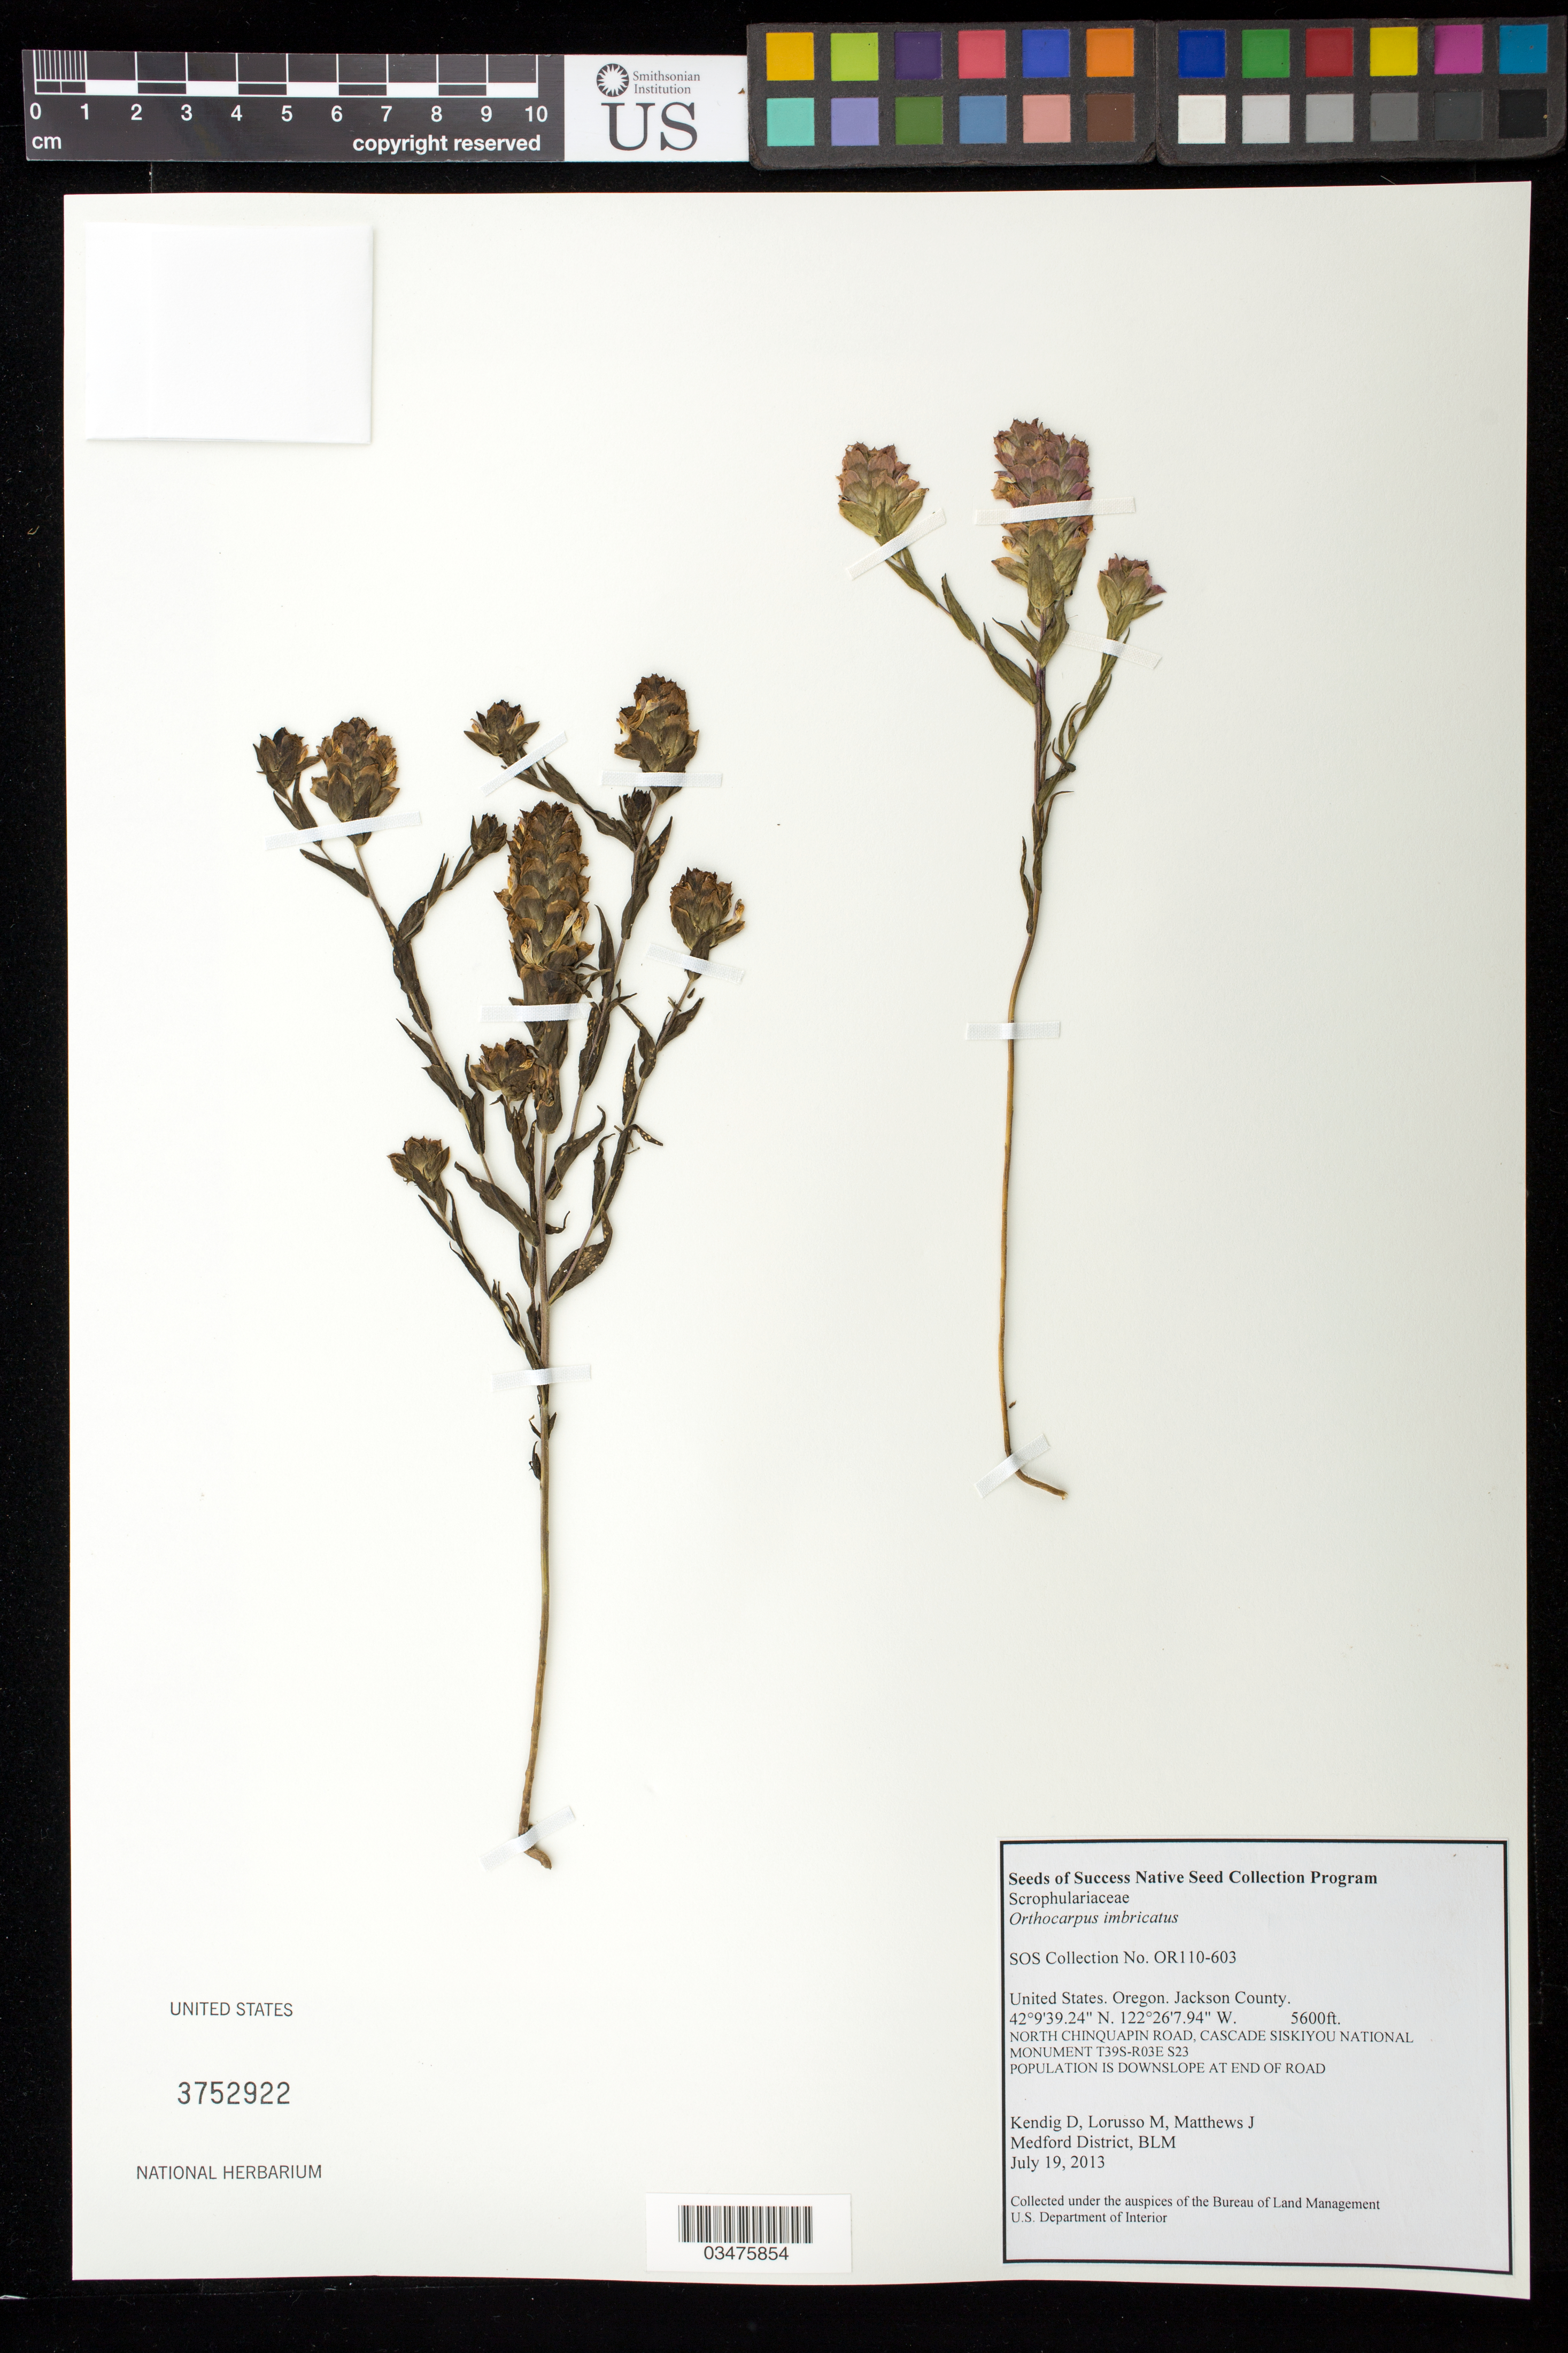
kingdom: Plantae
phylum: Tracheophyta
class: Magnoliopsida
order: Lamiales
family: Orobanchaceae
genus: Orthocarpus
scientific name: Orthocarpus imbricatus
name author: Torr. ex S. Watson in C. King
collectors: D. Kendig, M. Lorusso & J. Matthews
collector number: OR110-603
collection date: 2013-07-19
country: United States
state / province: Oregon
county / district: Jackson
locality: Cascade-Siskiyou National Monument, N Chinquapin Road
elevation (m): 1707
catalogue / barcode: US 3752922